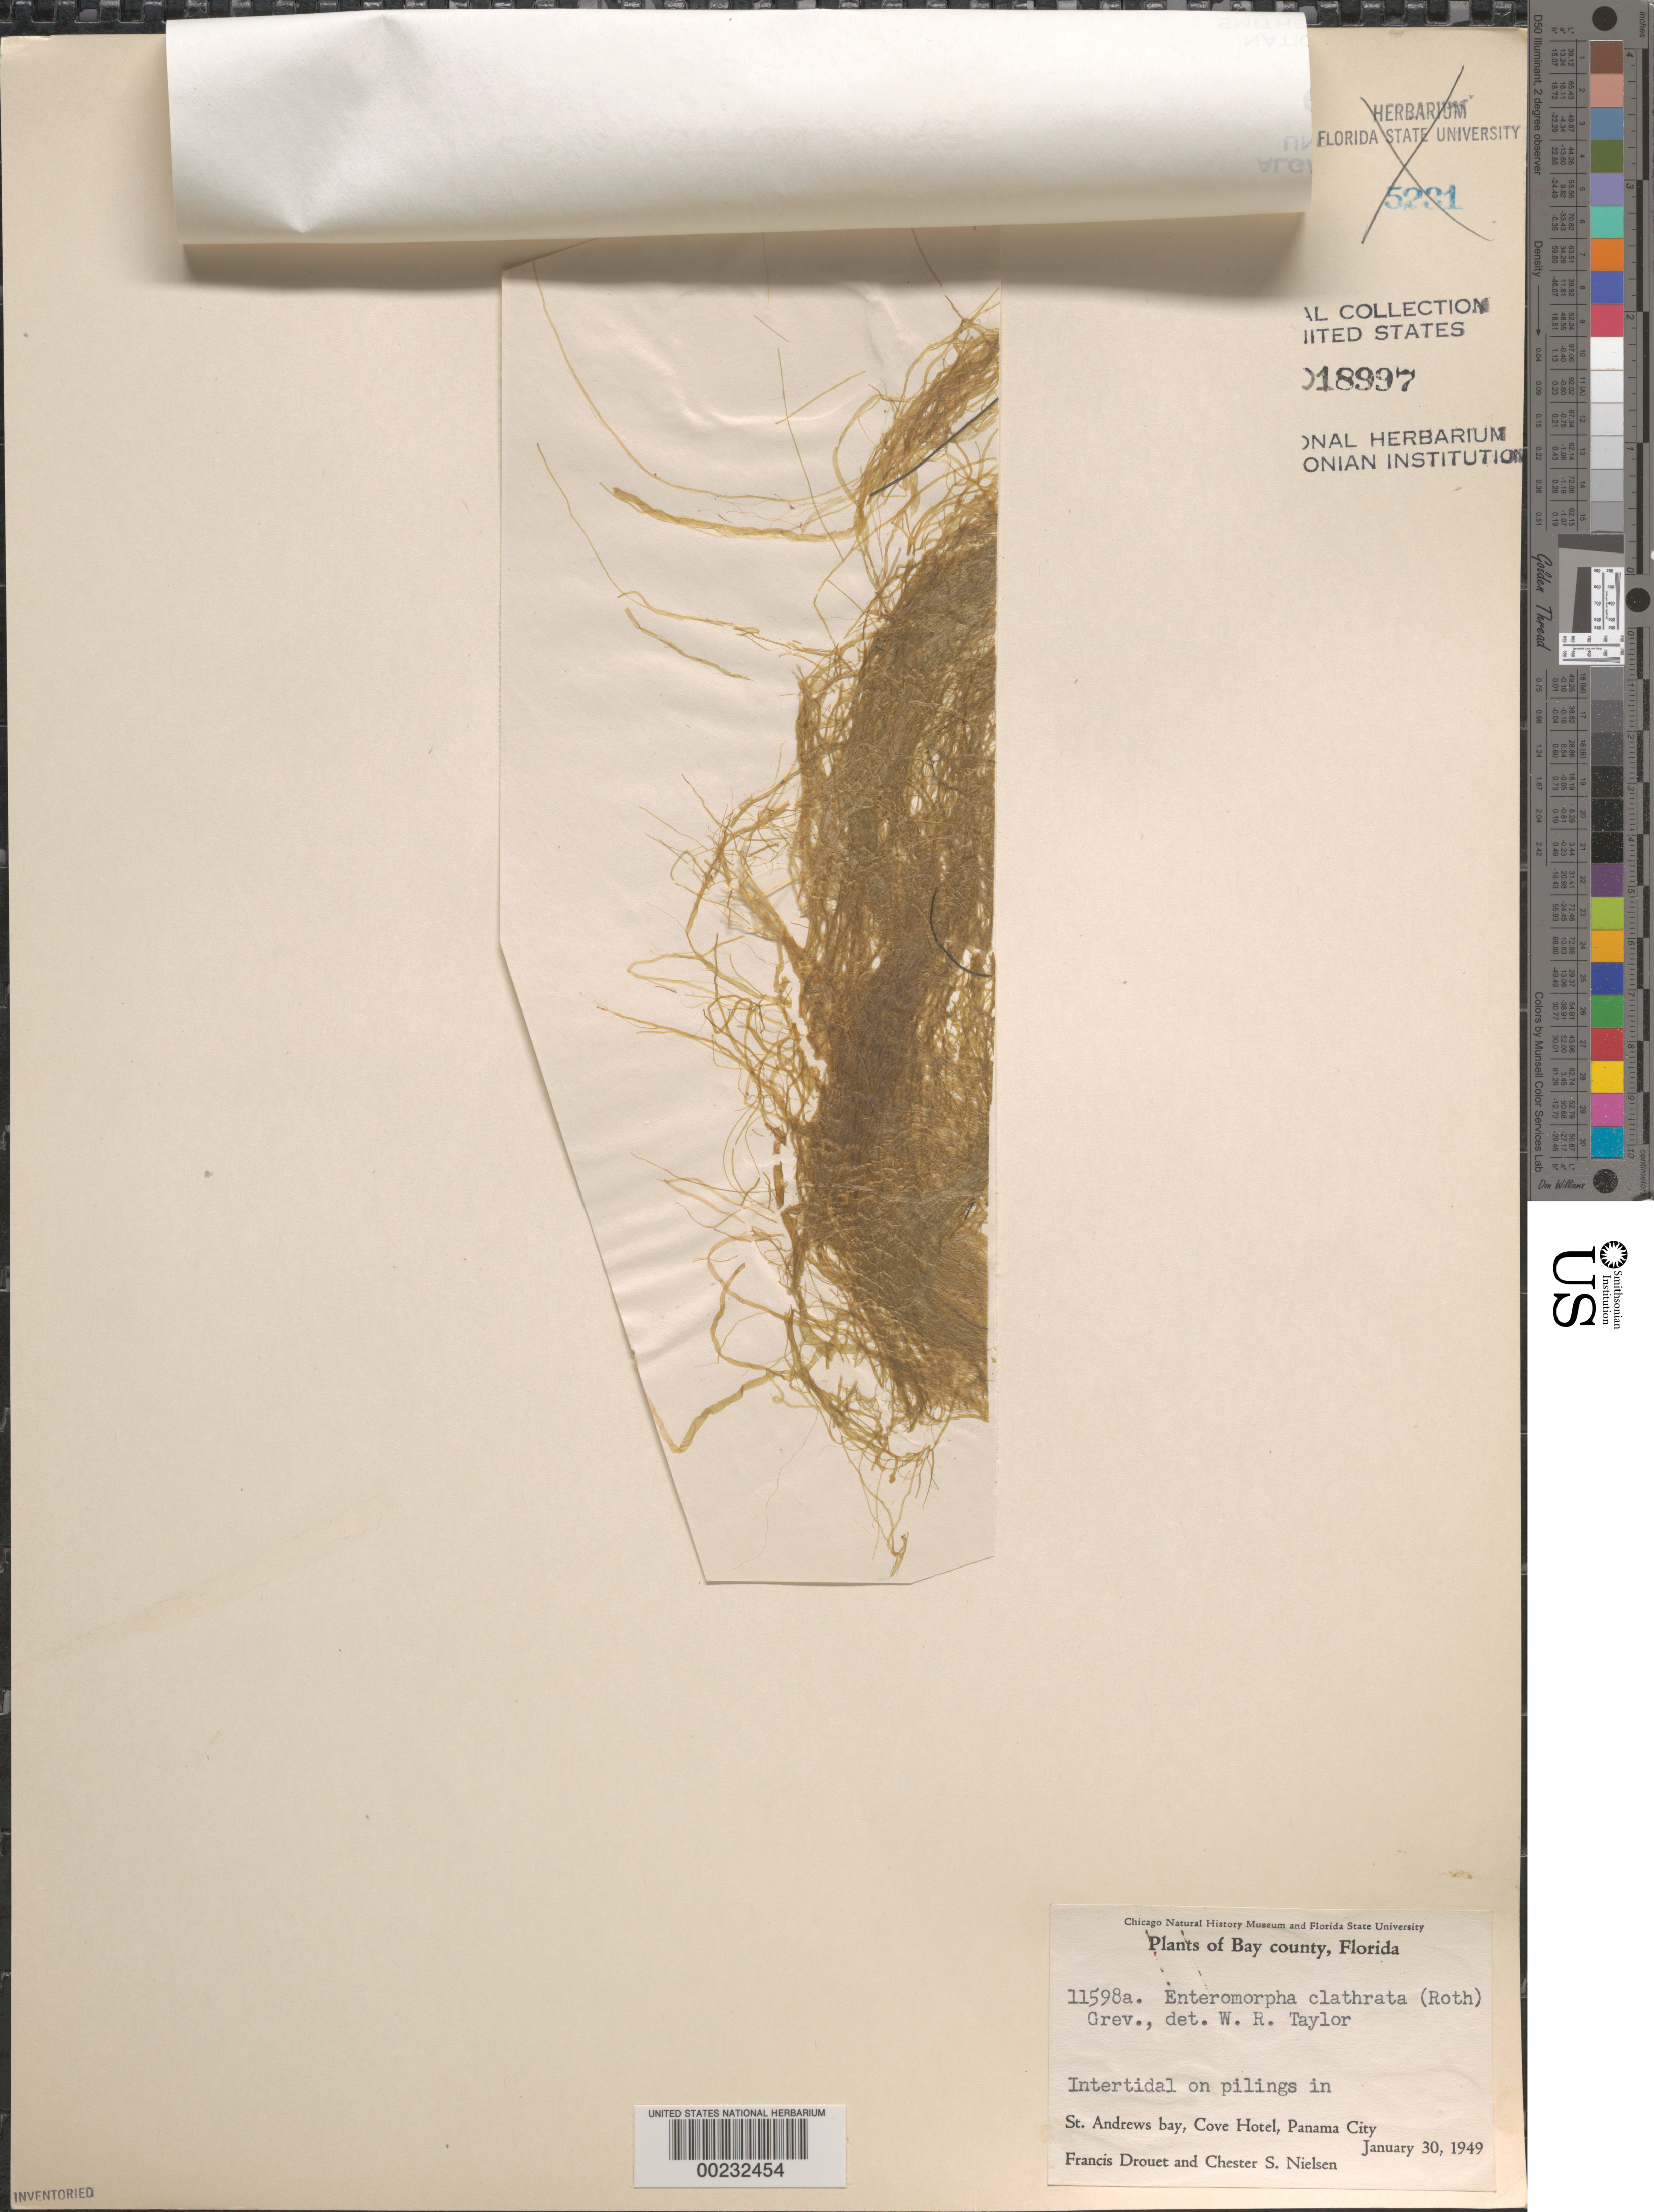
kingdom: Plantae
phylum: Chlorophyta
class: Ulvophyceae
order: Ulvales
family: Ulvaceae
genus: Ulva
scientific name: Ulva clathrata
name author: (Roth) C. Agardh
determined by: Algae name updating Project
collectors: F. E. Drouet & C. S. Nielsen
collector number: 11598a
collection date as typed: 30 Jan 1949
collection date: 1949-01-30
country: United States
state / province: Florida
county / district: Bay County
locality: St. Andrew Bay, Cove Hotel, Panama City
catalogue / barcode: US 18997